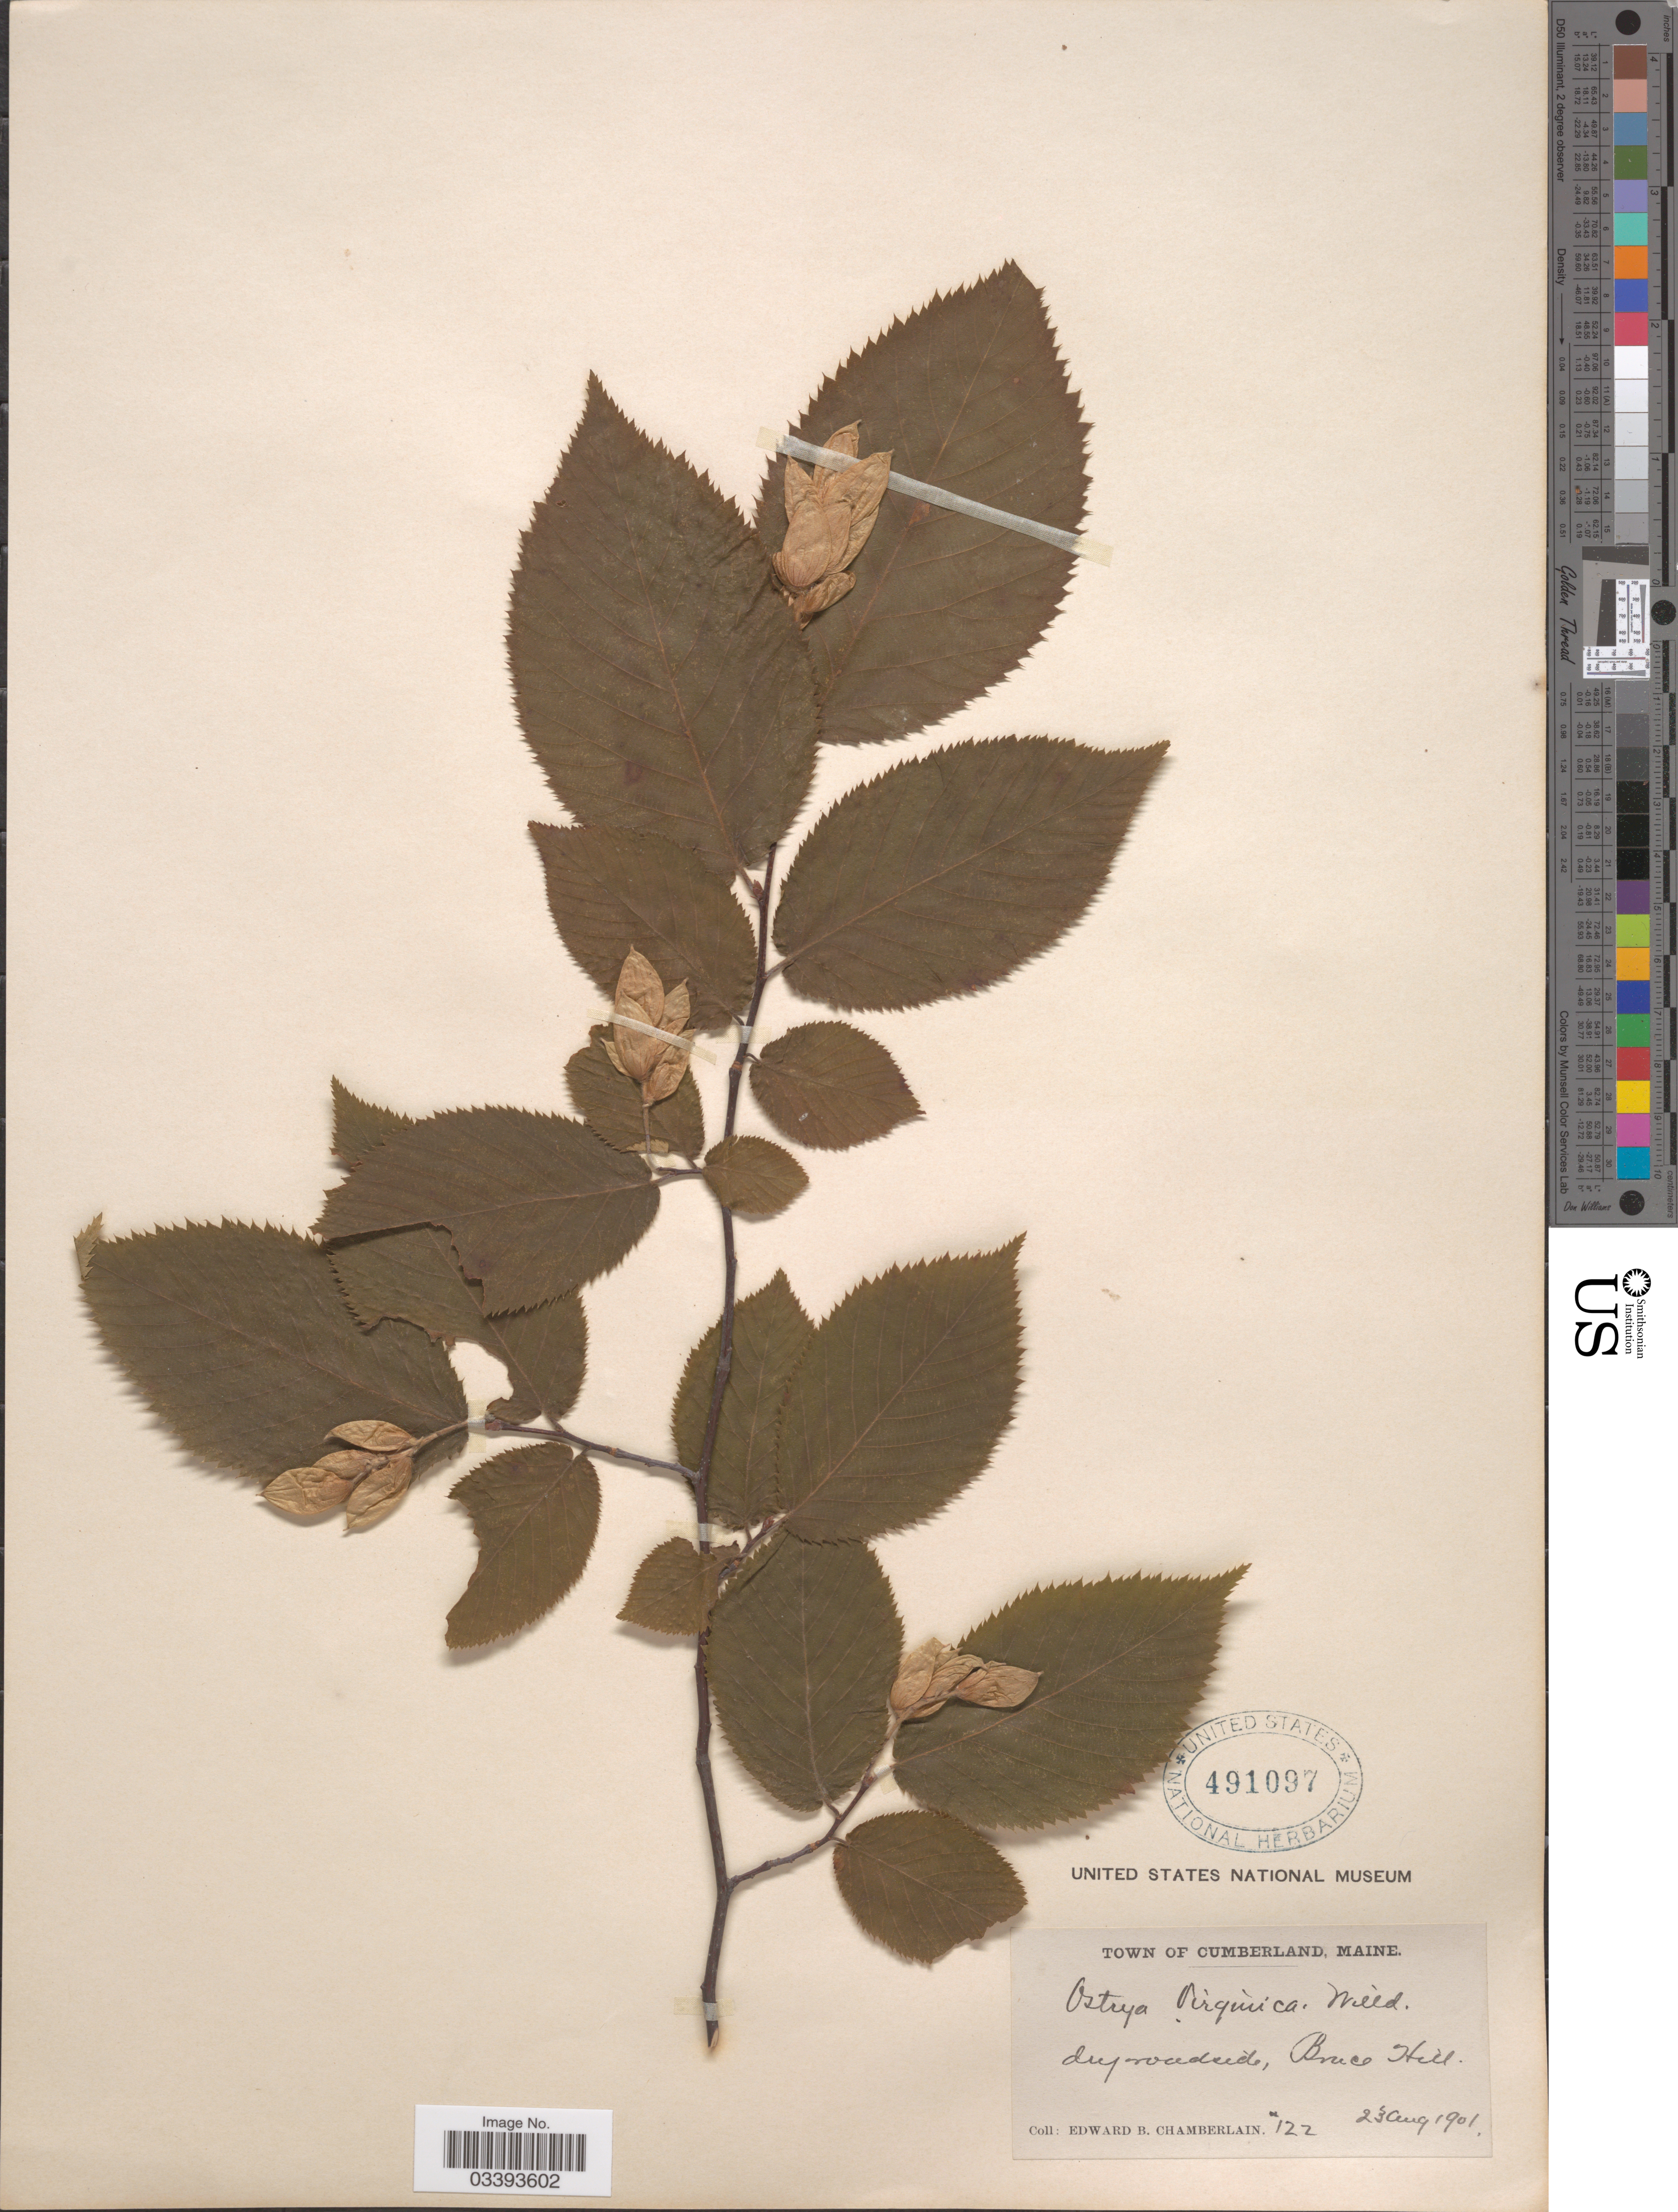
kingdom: Plantae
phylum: Tracheophyta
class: Magnoliopsida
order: Fagales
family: Betulaceae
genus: Ostrya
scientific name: Ostrya virginiana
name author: (Mill.) K. Koch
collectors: E. Chamberlain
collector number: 122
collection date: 1901-08-23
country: United States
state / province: Maine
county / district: Cumberland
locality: Cumberland. Bruce Hill.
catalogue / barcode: US 491097